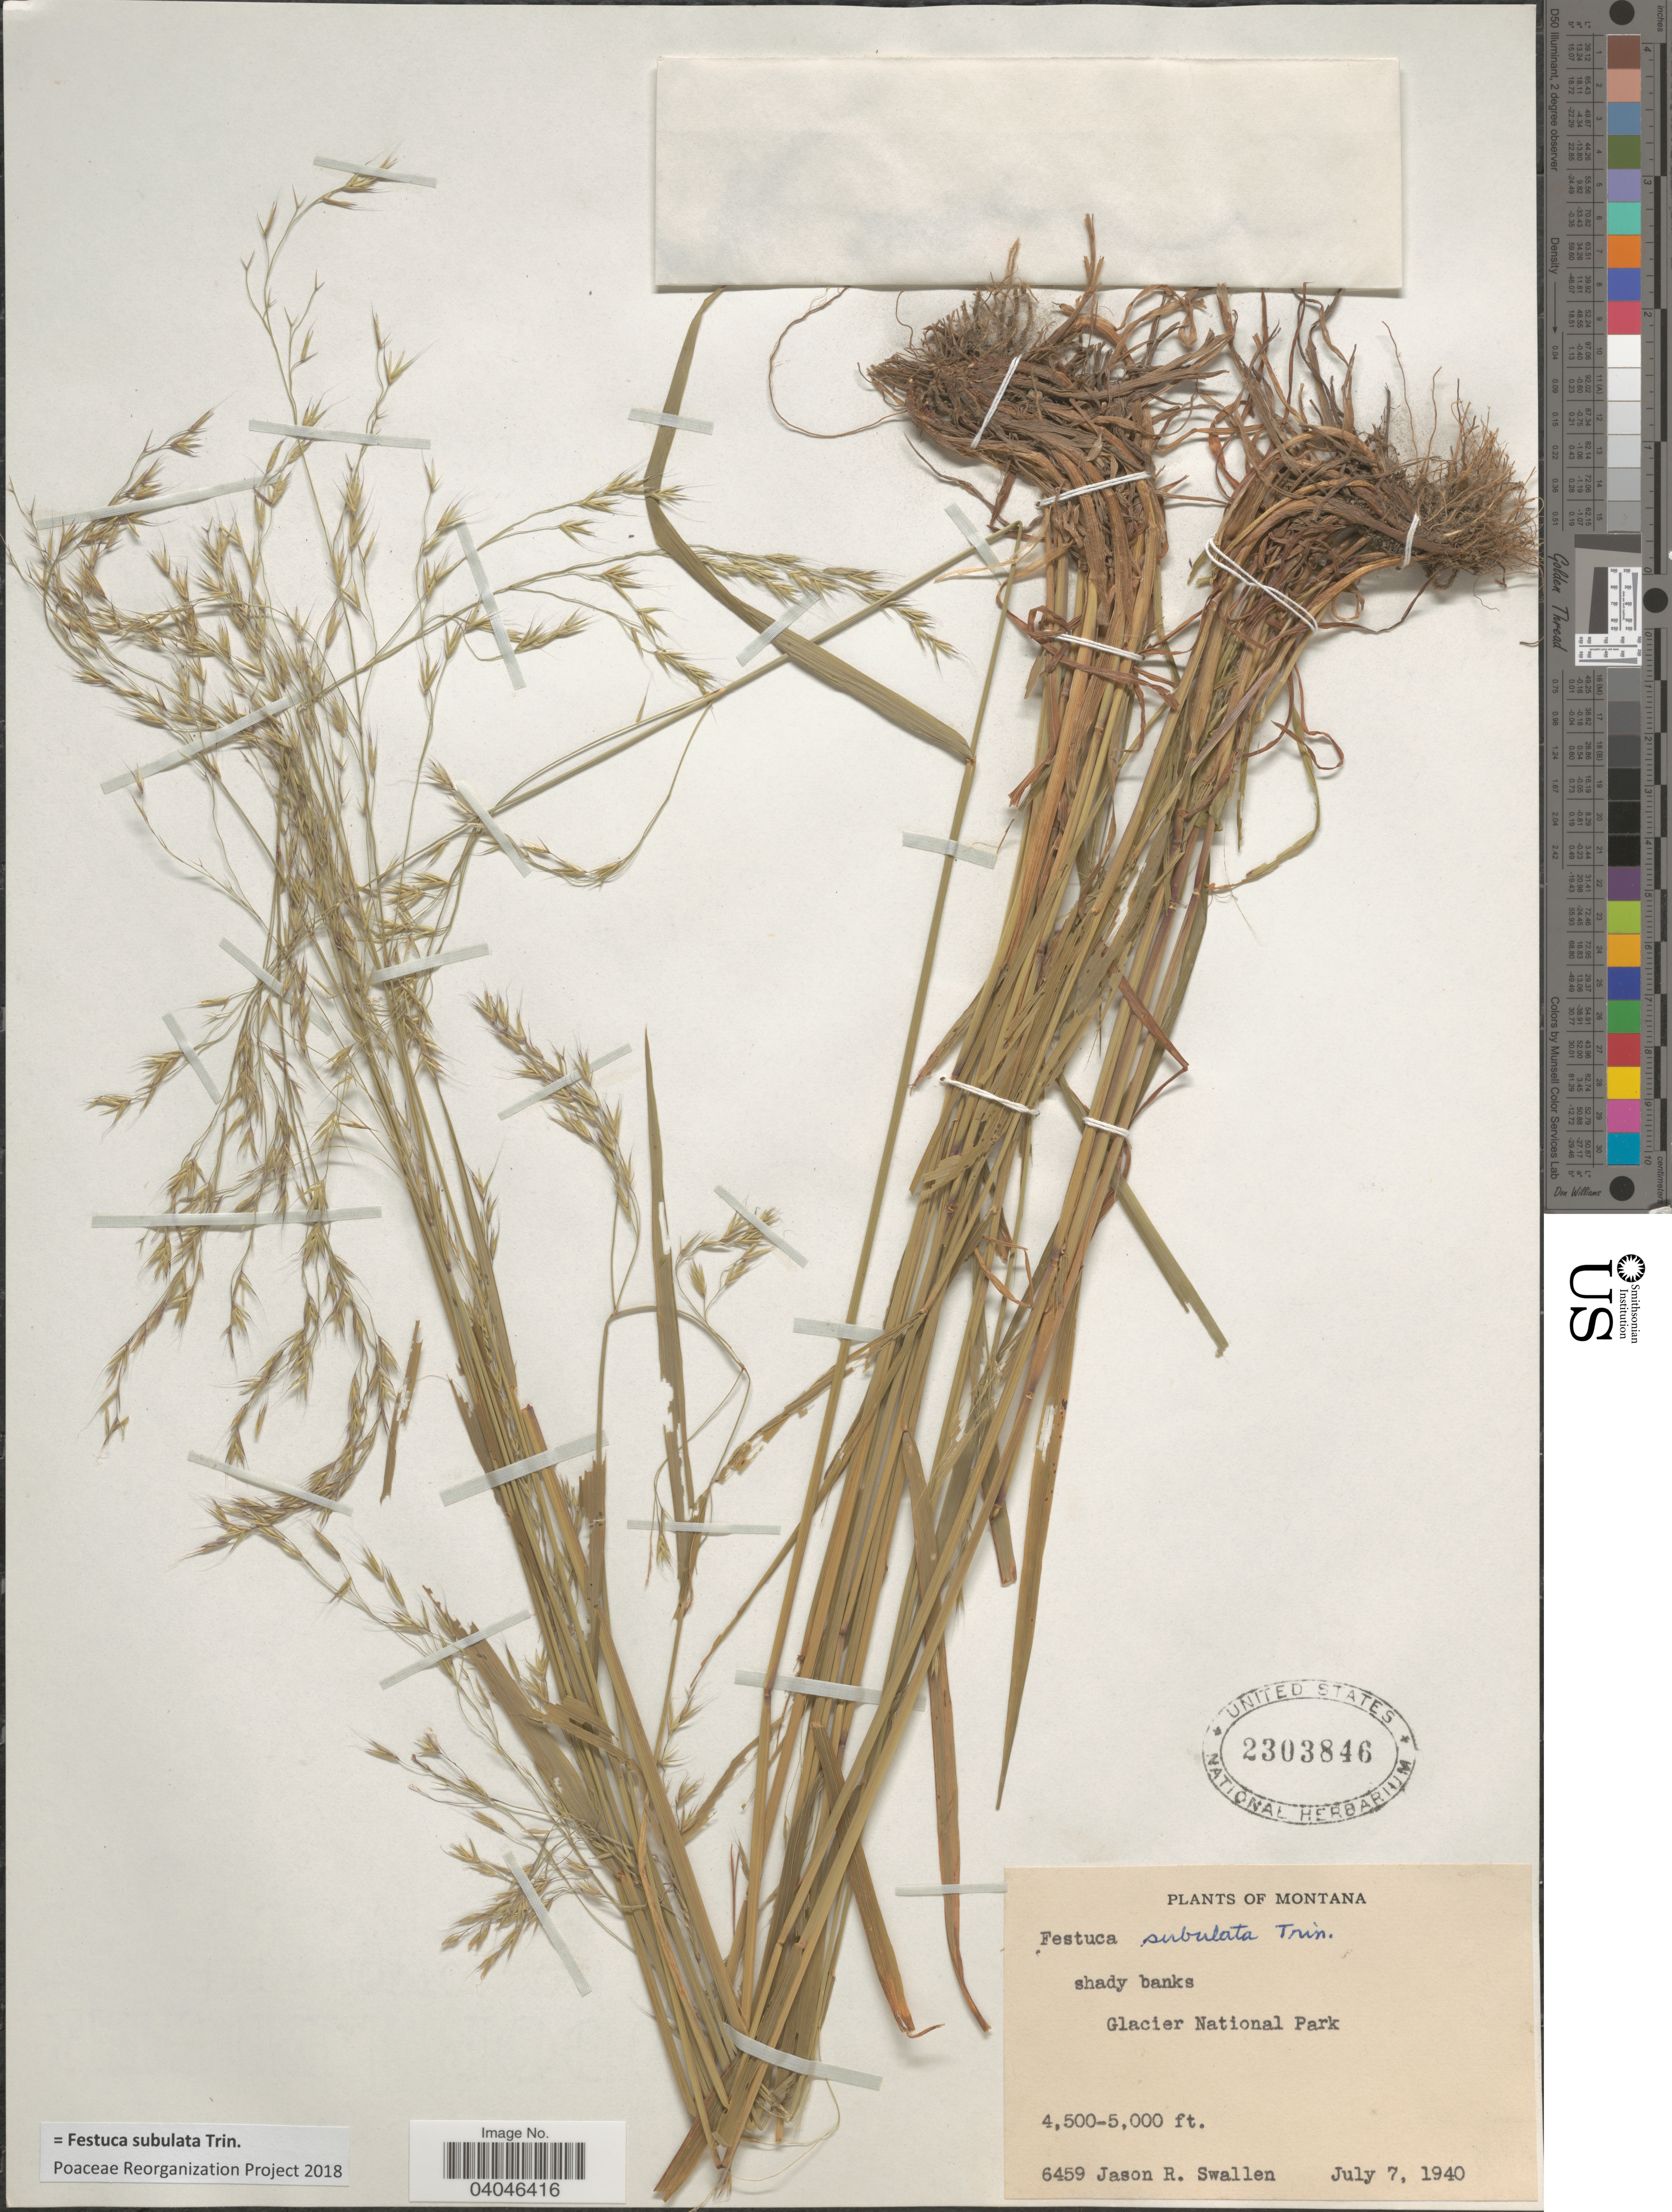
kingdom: Plantae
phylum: Tracheophyta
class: Liliopsida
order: Poales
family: Poaceae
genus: Festuca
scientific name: Festuca subulata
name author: Trin.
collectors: J. R. Swallen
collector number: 6459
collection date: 1940-07-07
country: United States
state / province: Montana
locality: Glacier National Park.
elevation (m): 1372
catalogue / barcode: US 2303846